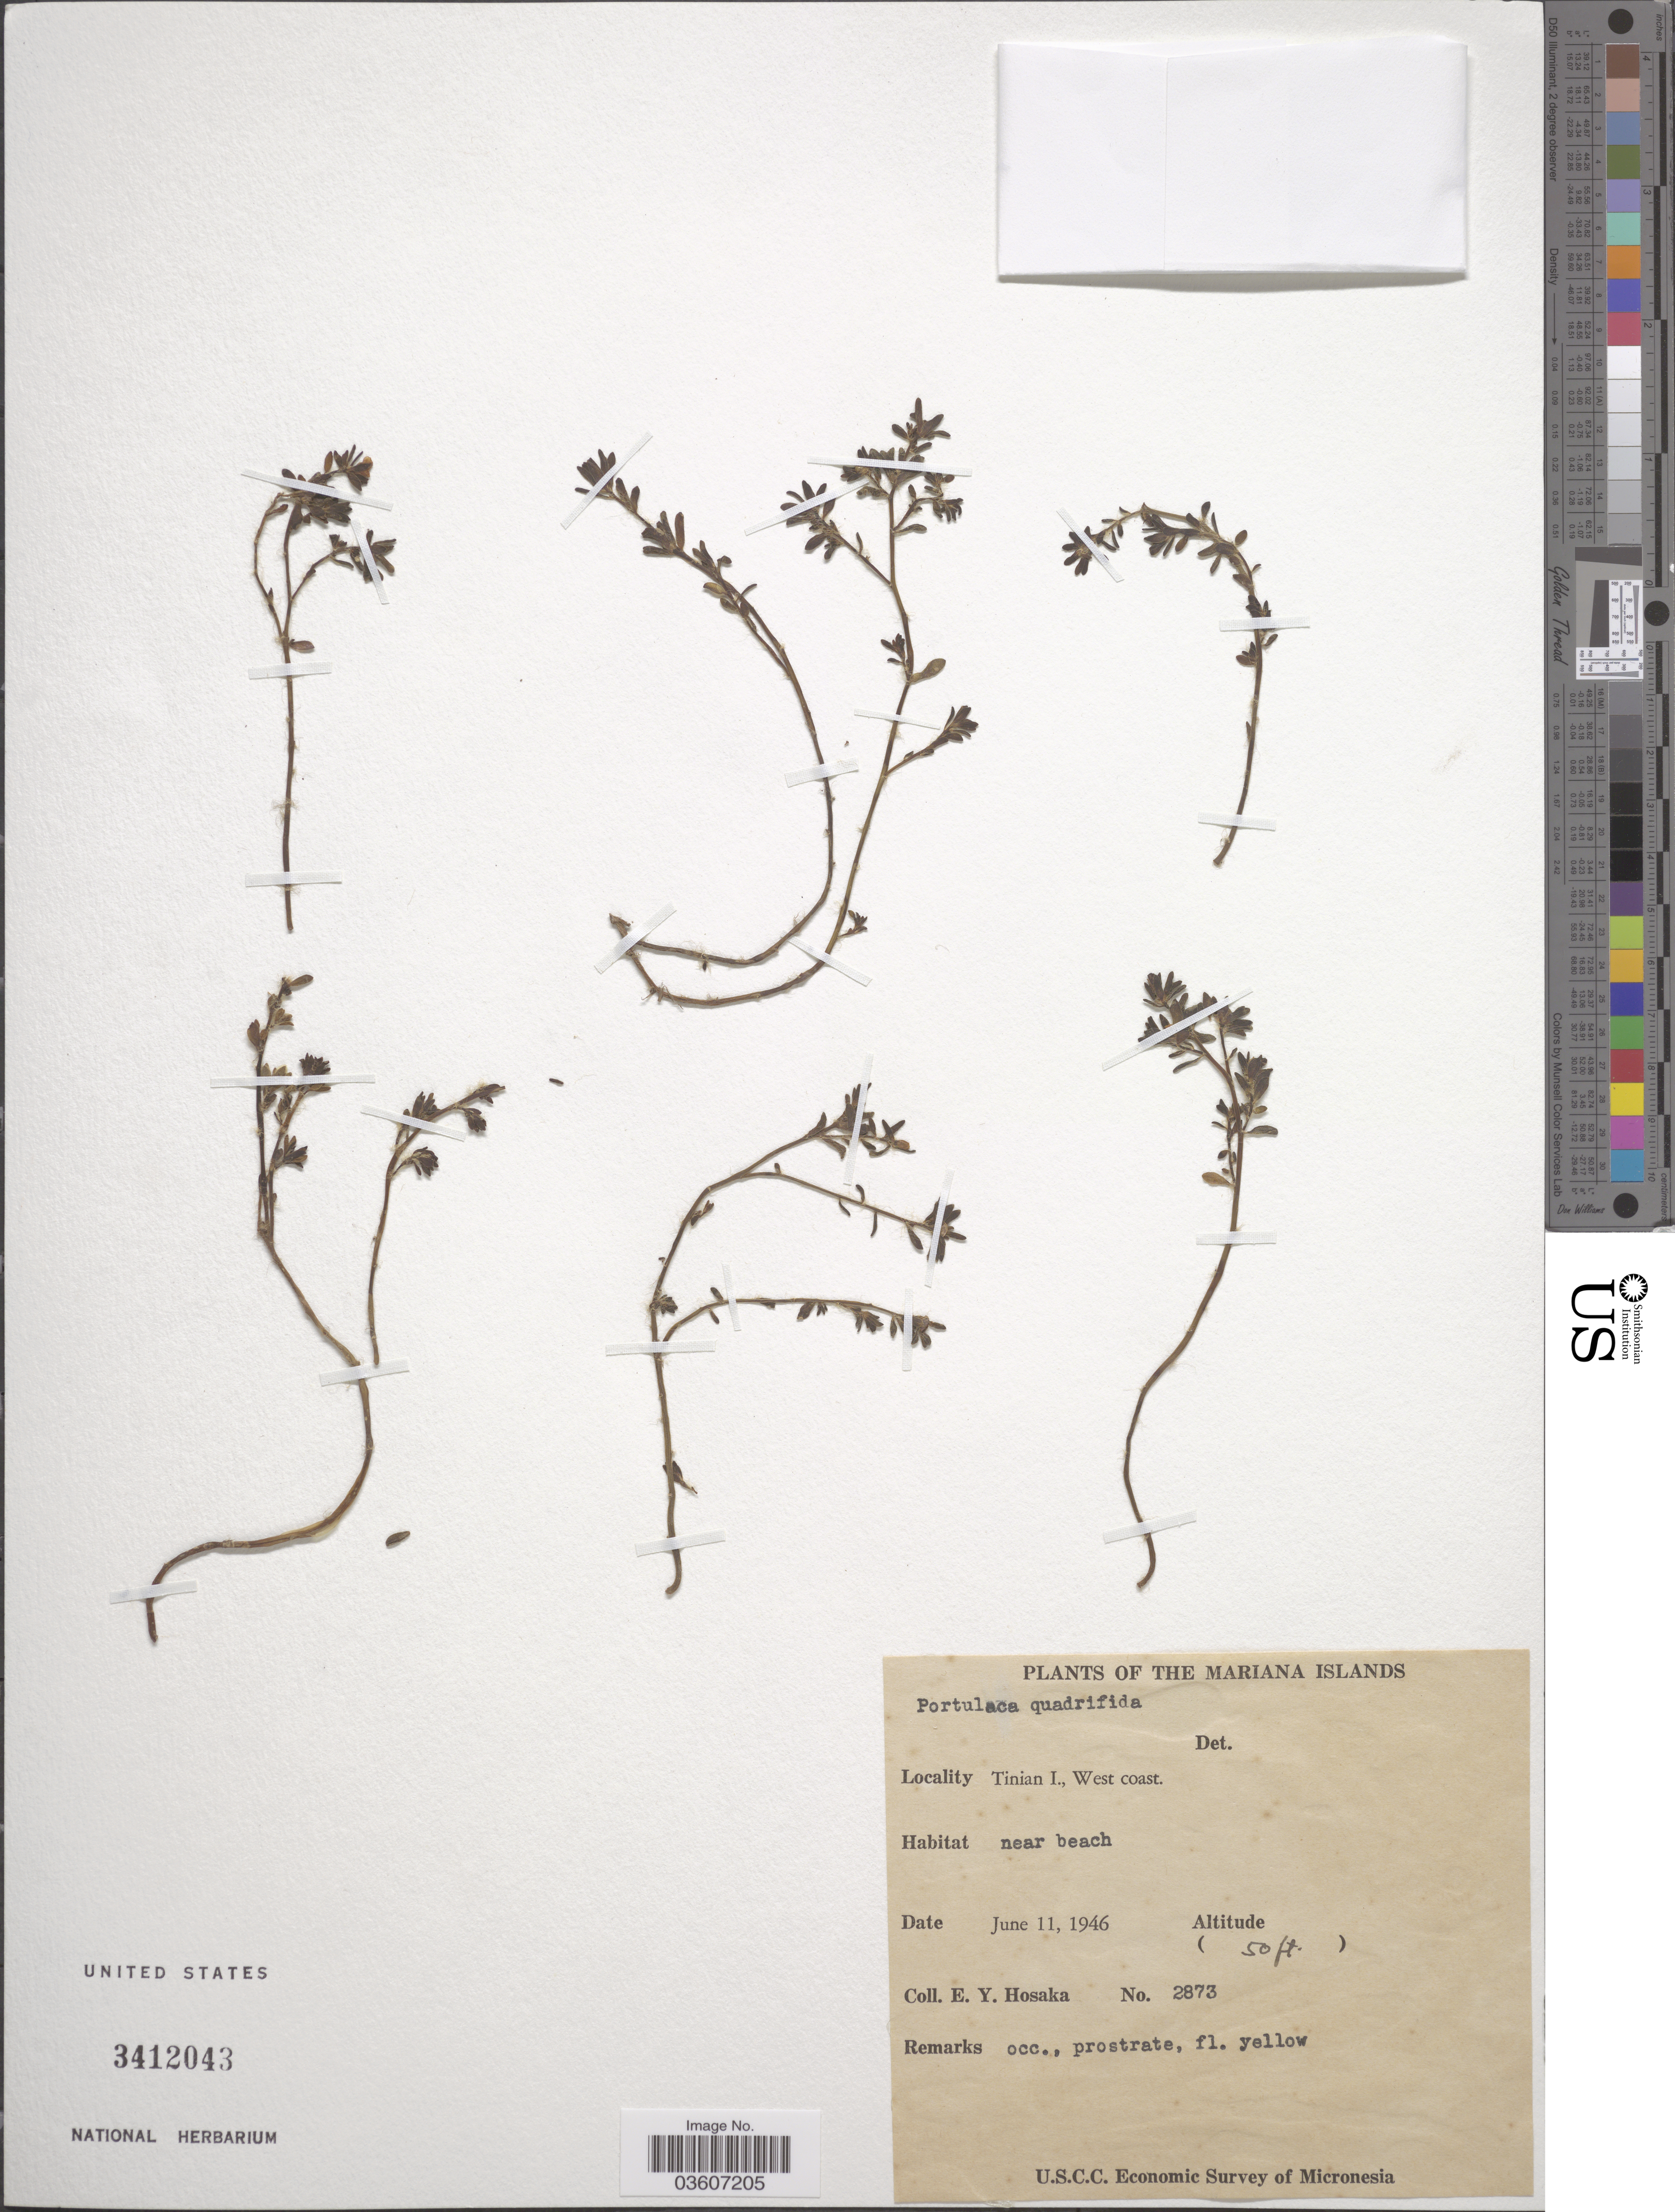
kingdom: Plantae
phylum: Tracheophyta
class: Magnoliopsida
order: Caryophyllales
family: Portulacaceae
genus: Portulaca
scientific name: Portulaca quadrifida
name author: L.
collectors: E. Y. Hosaka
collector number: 2873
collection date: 1946-06-11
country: Northern Mariana Islands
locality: The Mariana Islands. Tinian I., West coast.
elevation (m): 15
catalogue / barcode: US 3412043